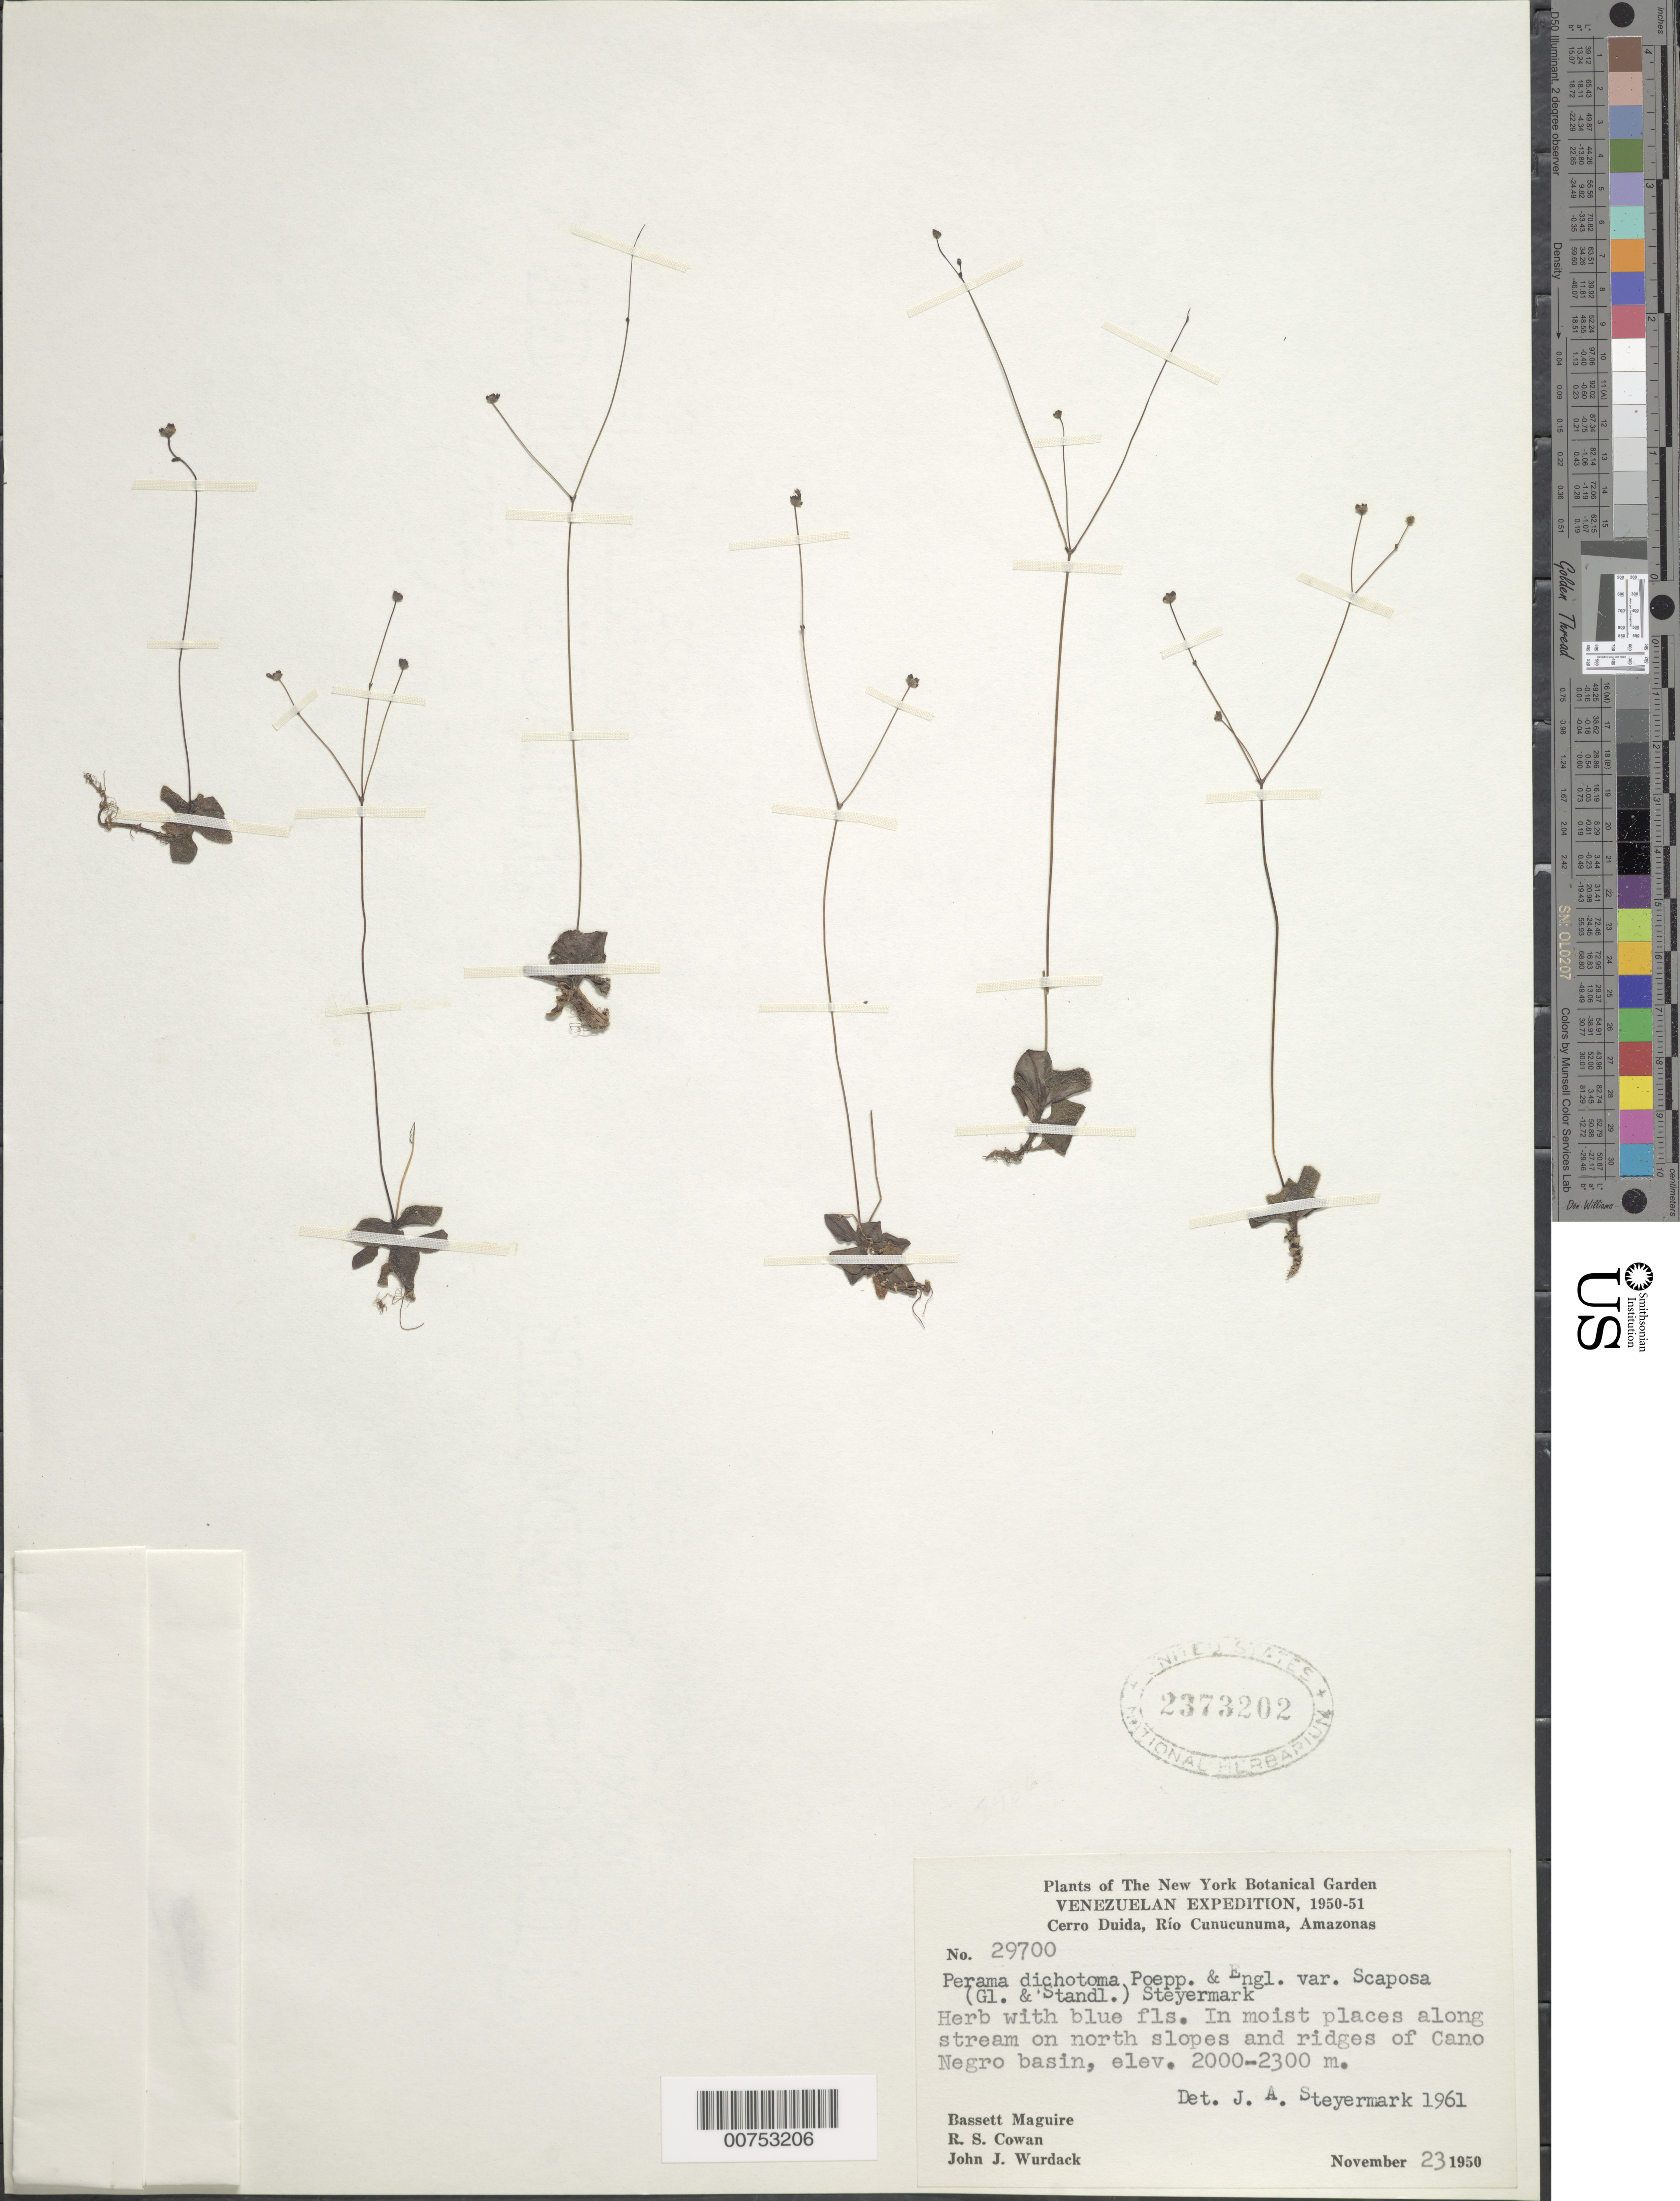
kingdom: Plantae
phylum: Tracheophyta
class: Magnoliopsida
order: Gentianales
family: Rubiaceae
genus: Perama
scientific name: Perama dichotoma var. scaposa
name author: (Gleason & Standl.) Steyerm.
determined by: Steyermark, Julian A., (VEN)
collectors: B. Maguire, R. S. Cowan & J. J. Wurdack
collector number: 29700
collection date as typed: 23-Nov-50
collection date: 1950-11-23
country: Venezuela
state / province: Amazonas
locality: Cerro Duida, Río Cunucunuma, north slopes and ridges of Caño Culebra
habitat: Moist places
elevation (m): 2000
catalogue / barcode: US 2373202